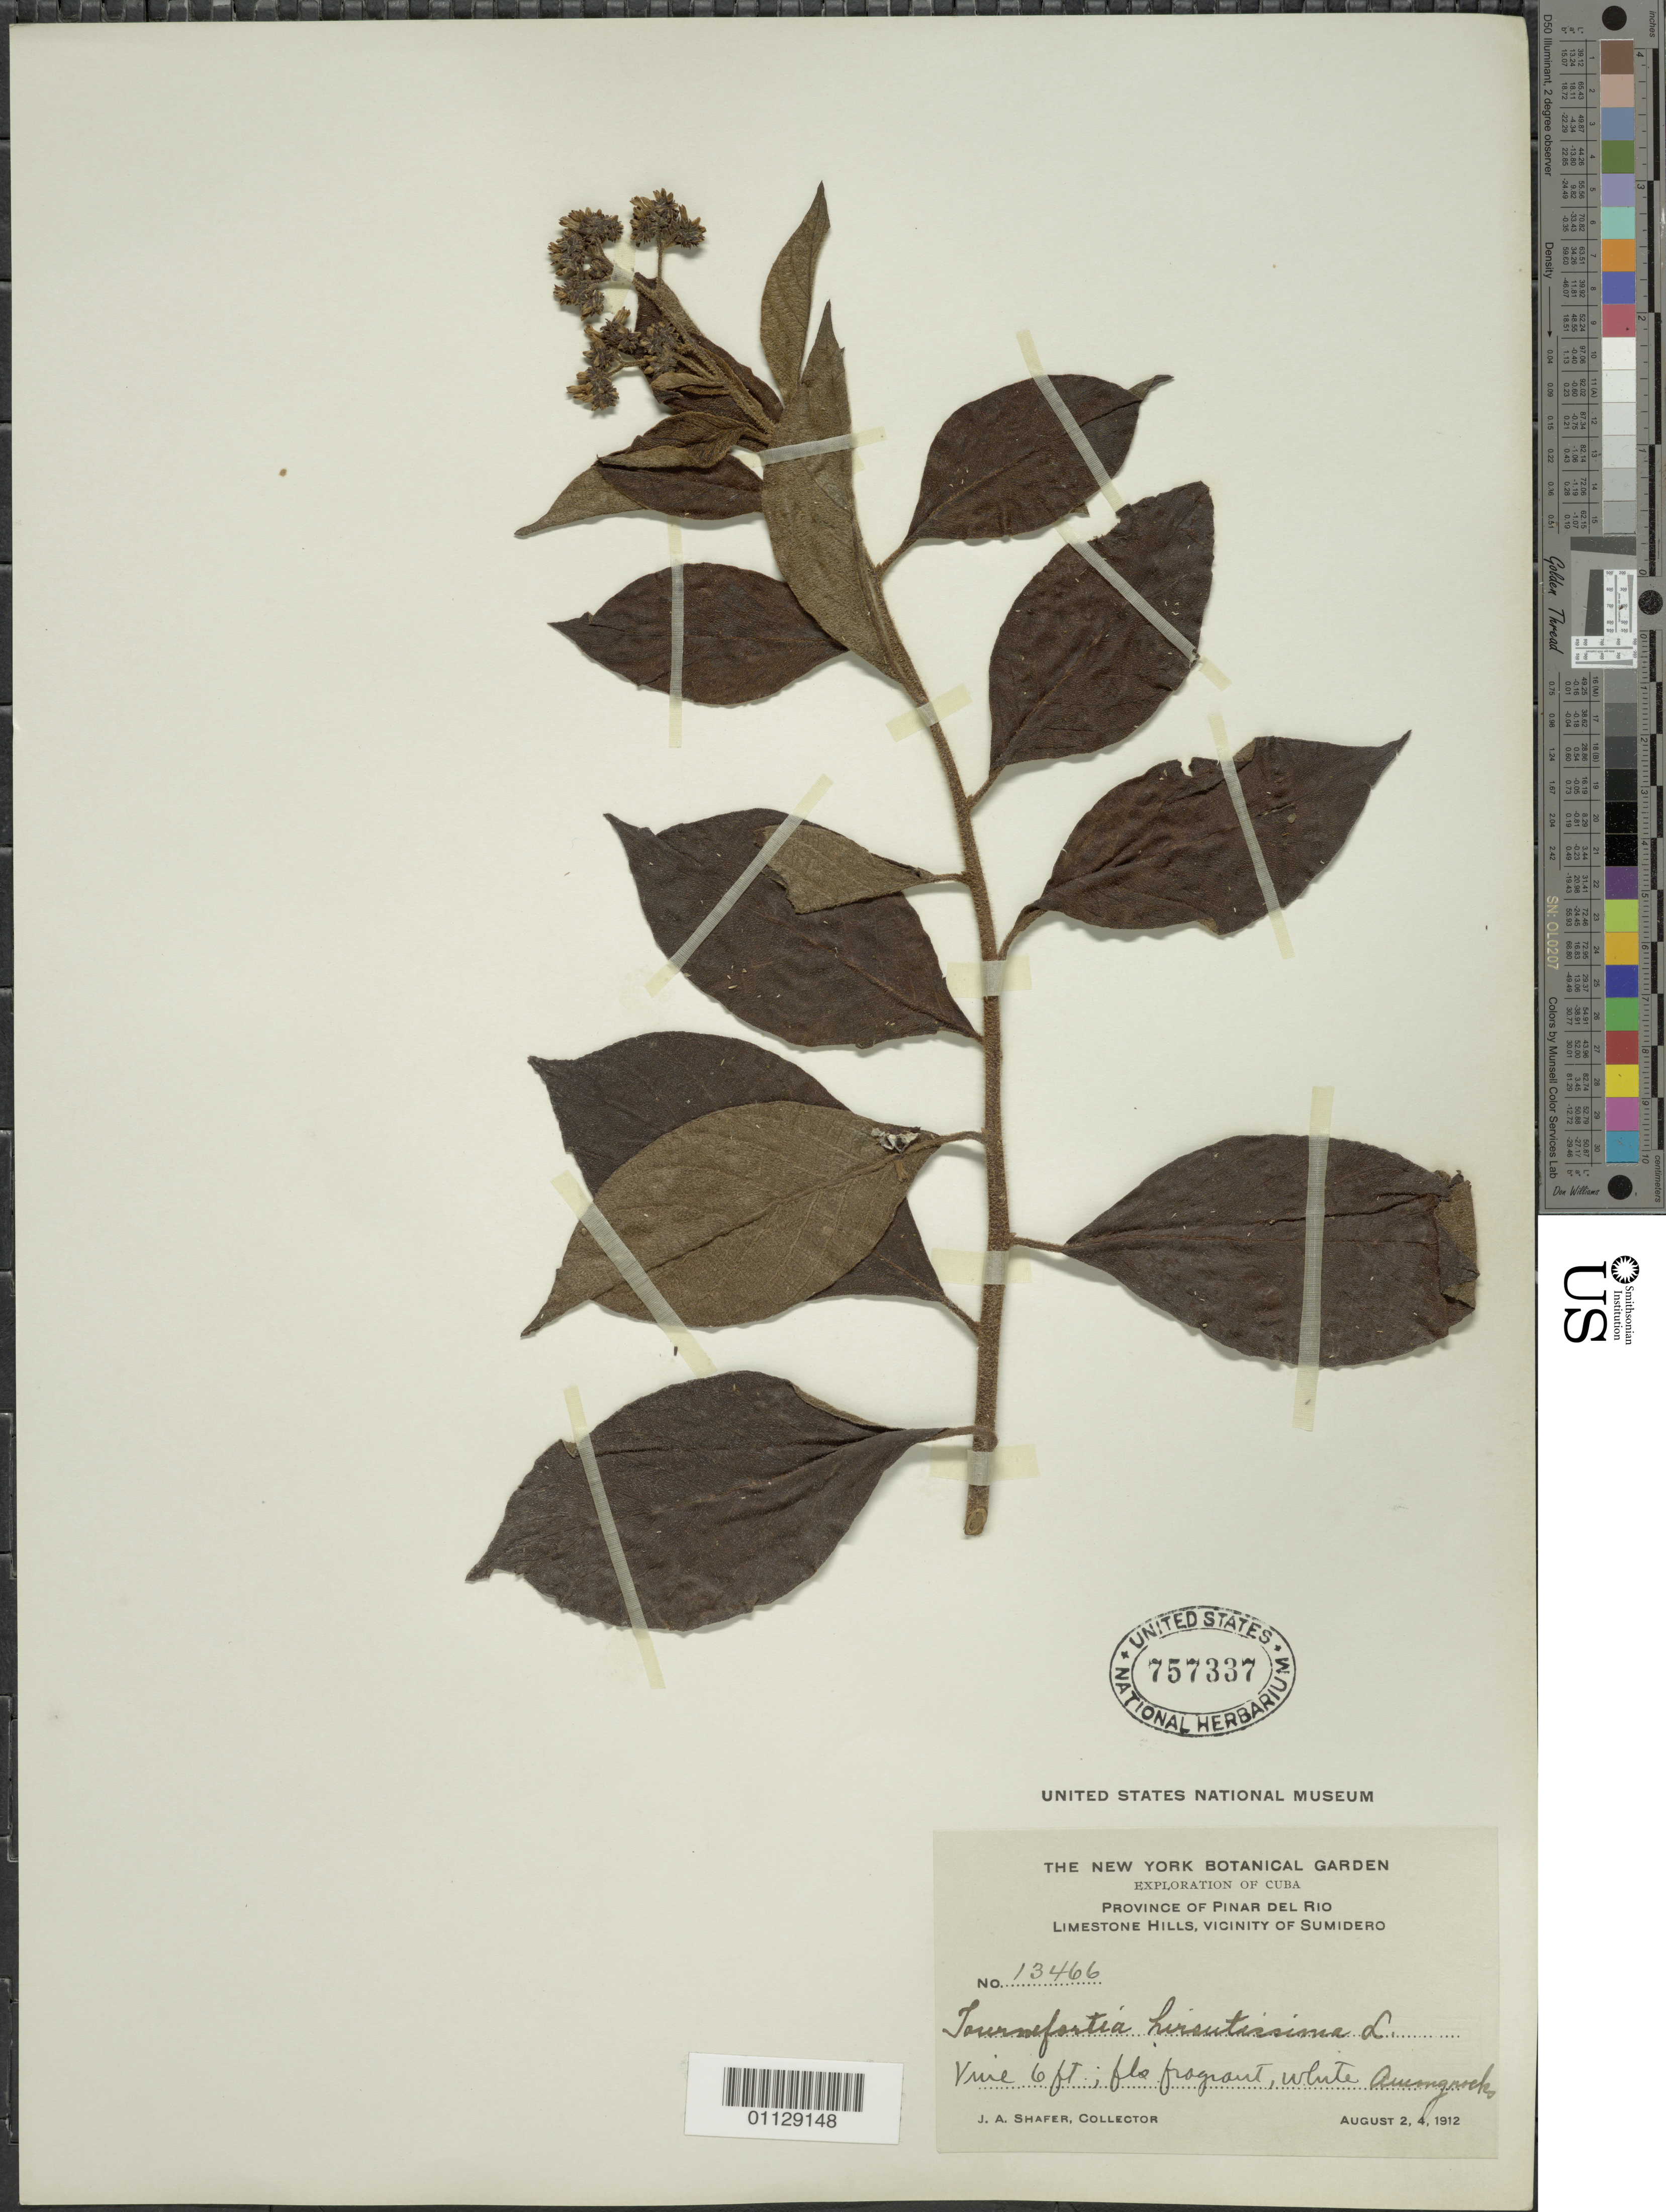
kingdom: Plantae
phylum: Tracheophyta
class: Magnoliopsida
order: Boraginales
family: Heliotropiaceae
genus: Tournefortia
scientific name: Tournefortia hirsutissima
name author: L.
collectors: J. A. Shafer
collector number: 13466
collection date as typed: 02 Aug 1912 to 04 Aug 1912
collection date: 1912-08-02/1912-08-04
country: Cuba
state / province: Pinar del Rio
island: Cuba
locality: Limestone Hills, Vicinity of Sumidero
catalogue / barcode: US 757337